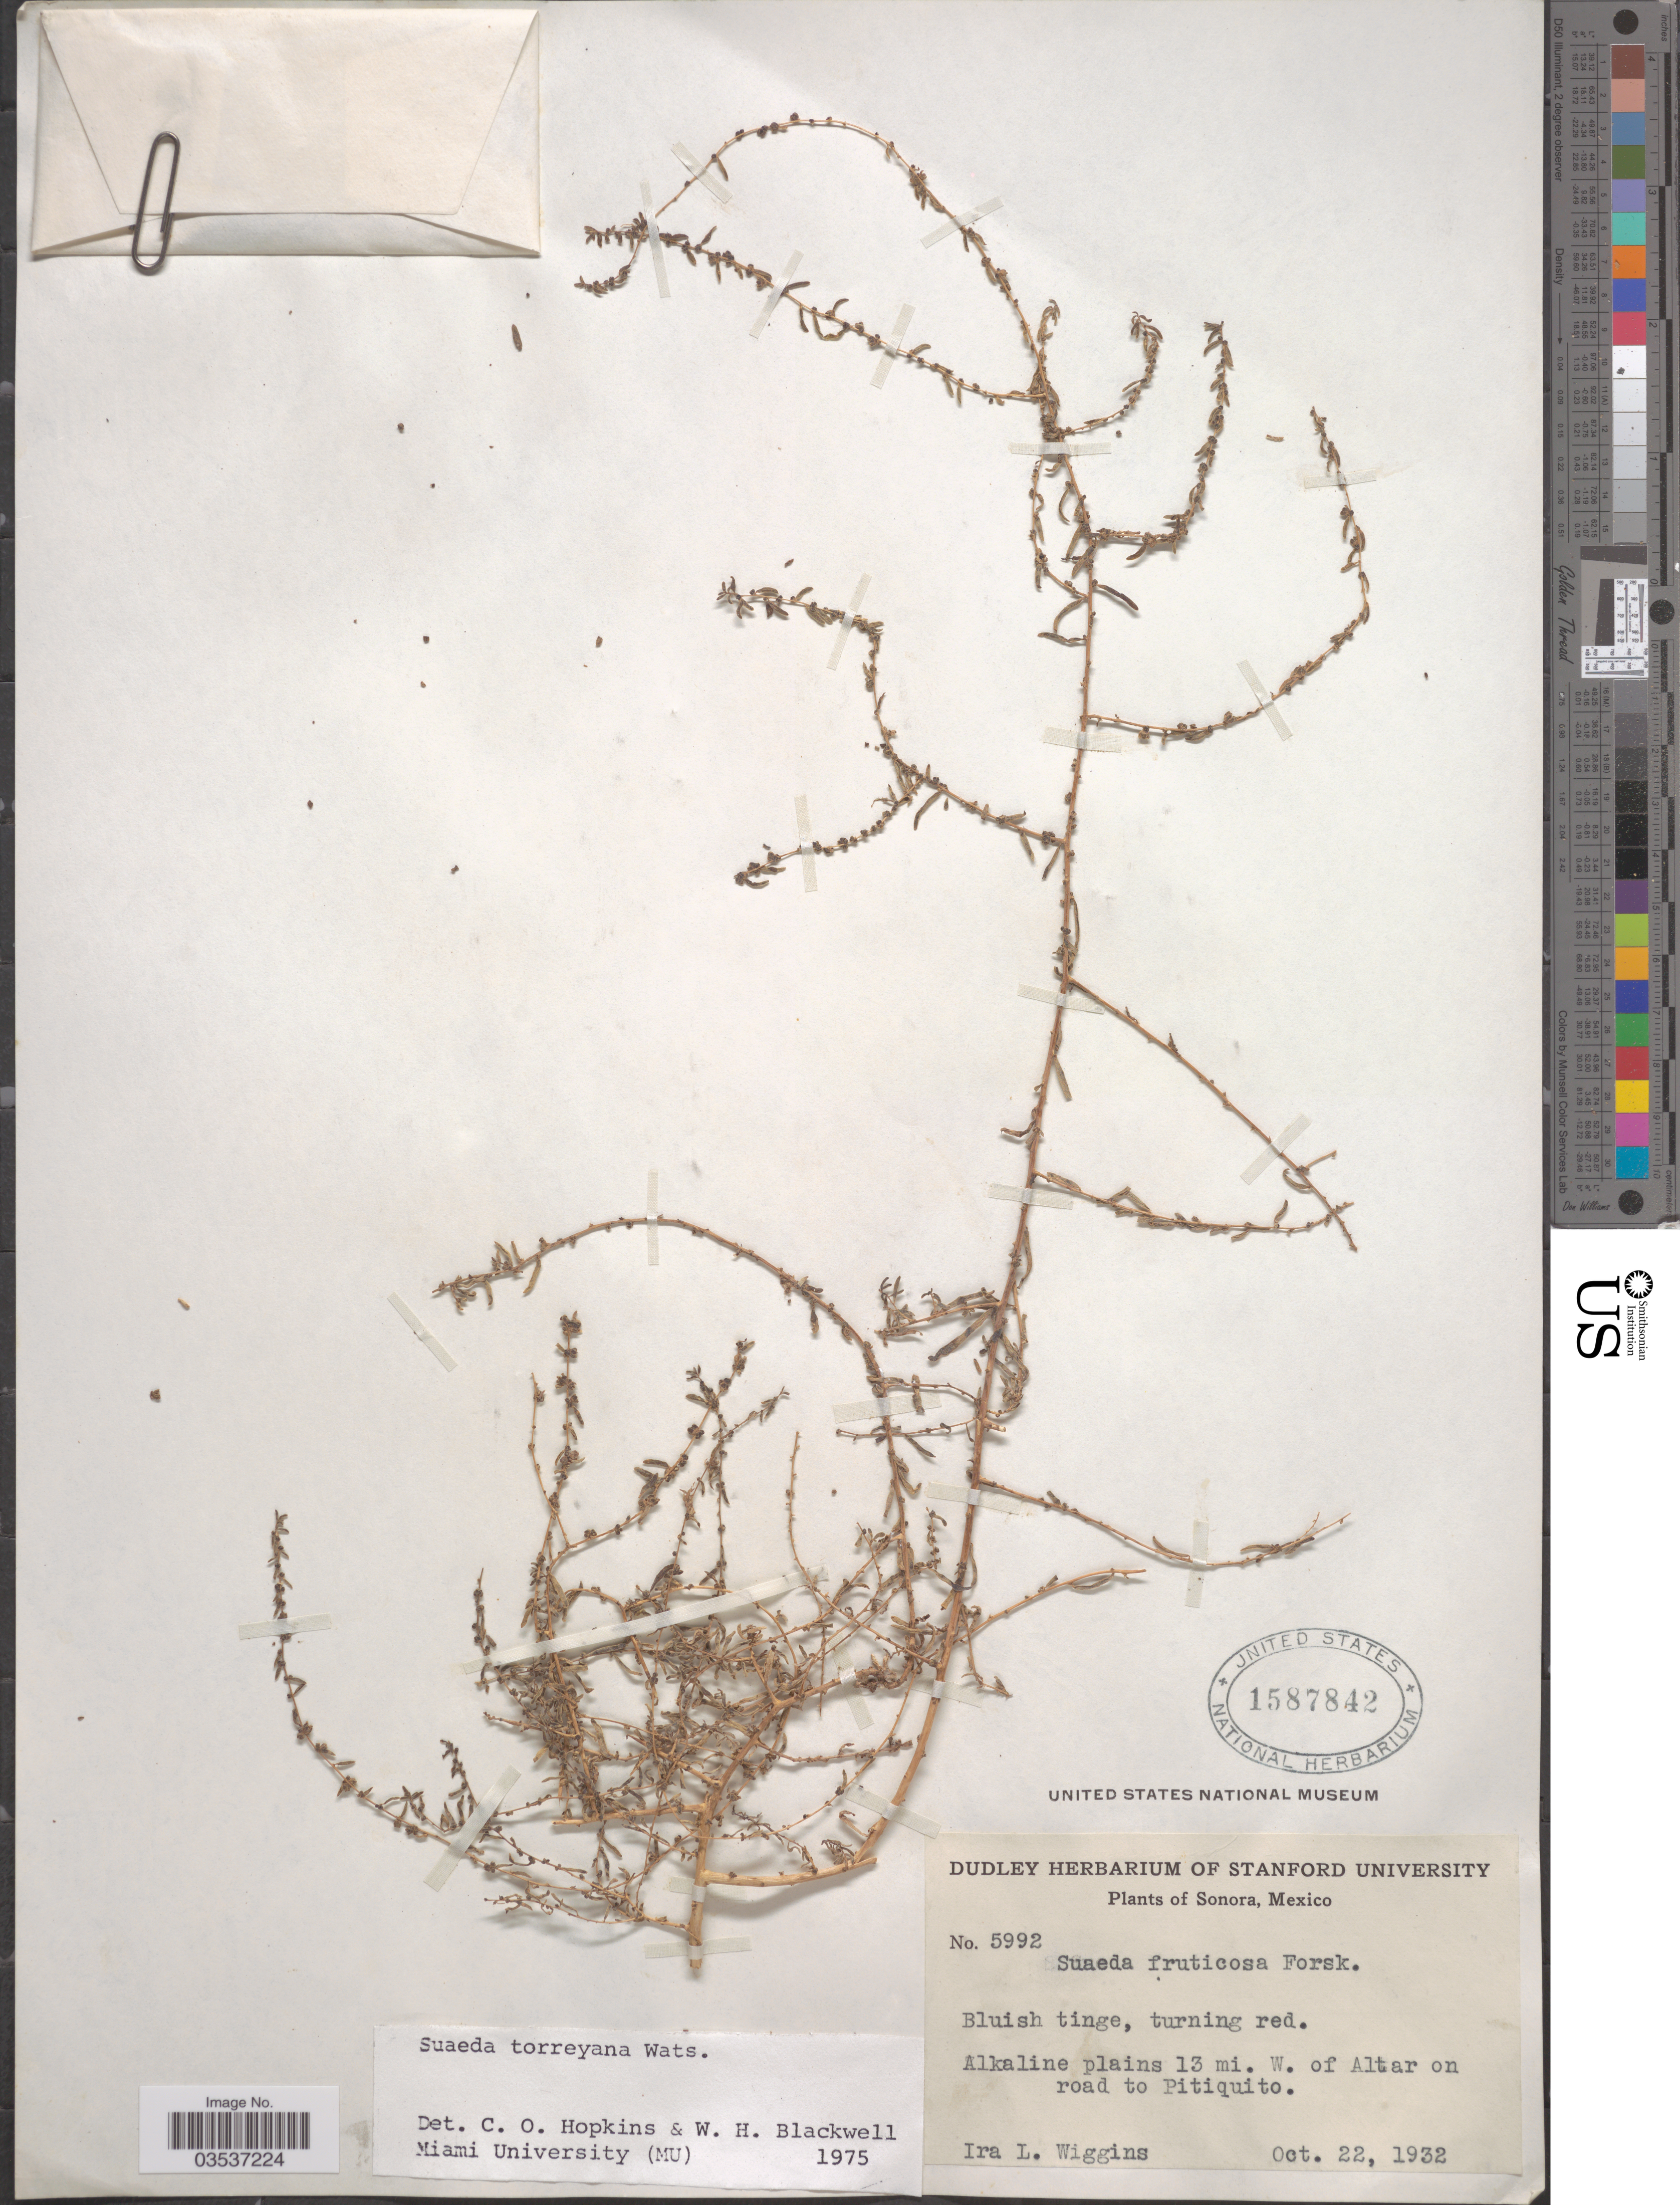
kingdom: Plantae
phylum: Tracheophyta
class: Magnoliopsida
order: Caryophyllales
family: Amaranthaceae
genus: Suaeda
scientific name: Suaeda torreyana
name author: S. Watson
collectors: I. L. Wiggins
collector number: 5992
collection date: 1932-10-22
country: Mexico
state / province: Sonora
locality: Alkaline plains 13 mi. W. of Altar on road to Pitiquito.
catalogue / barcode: US 1587842